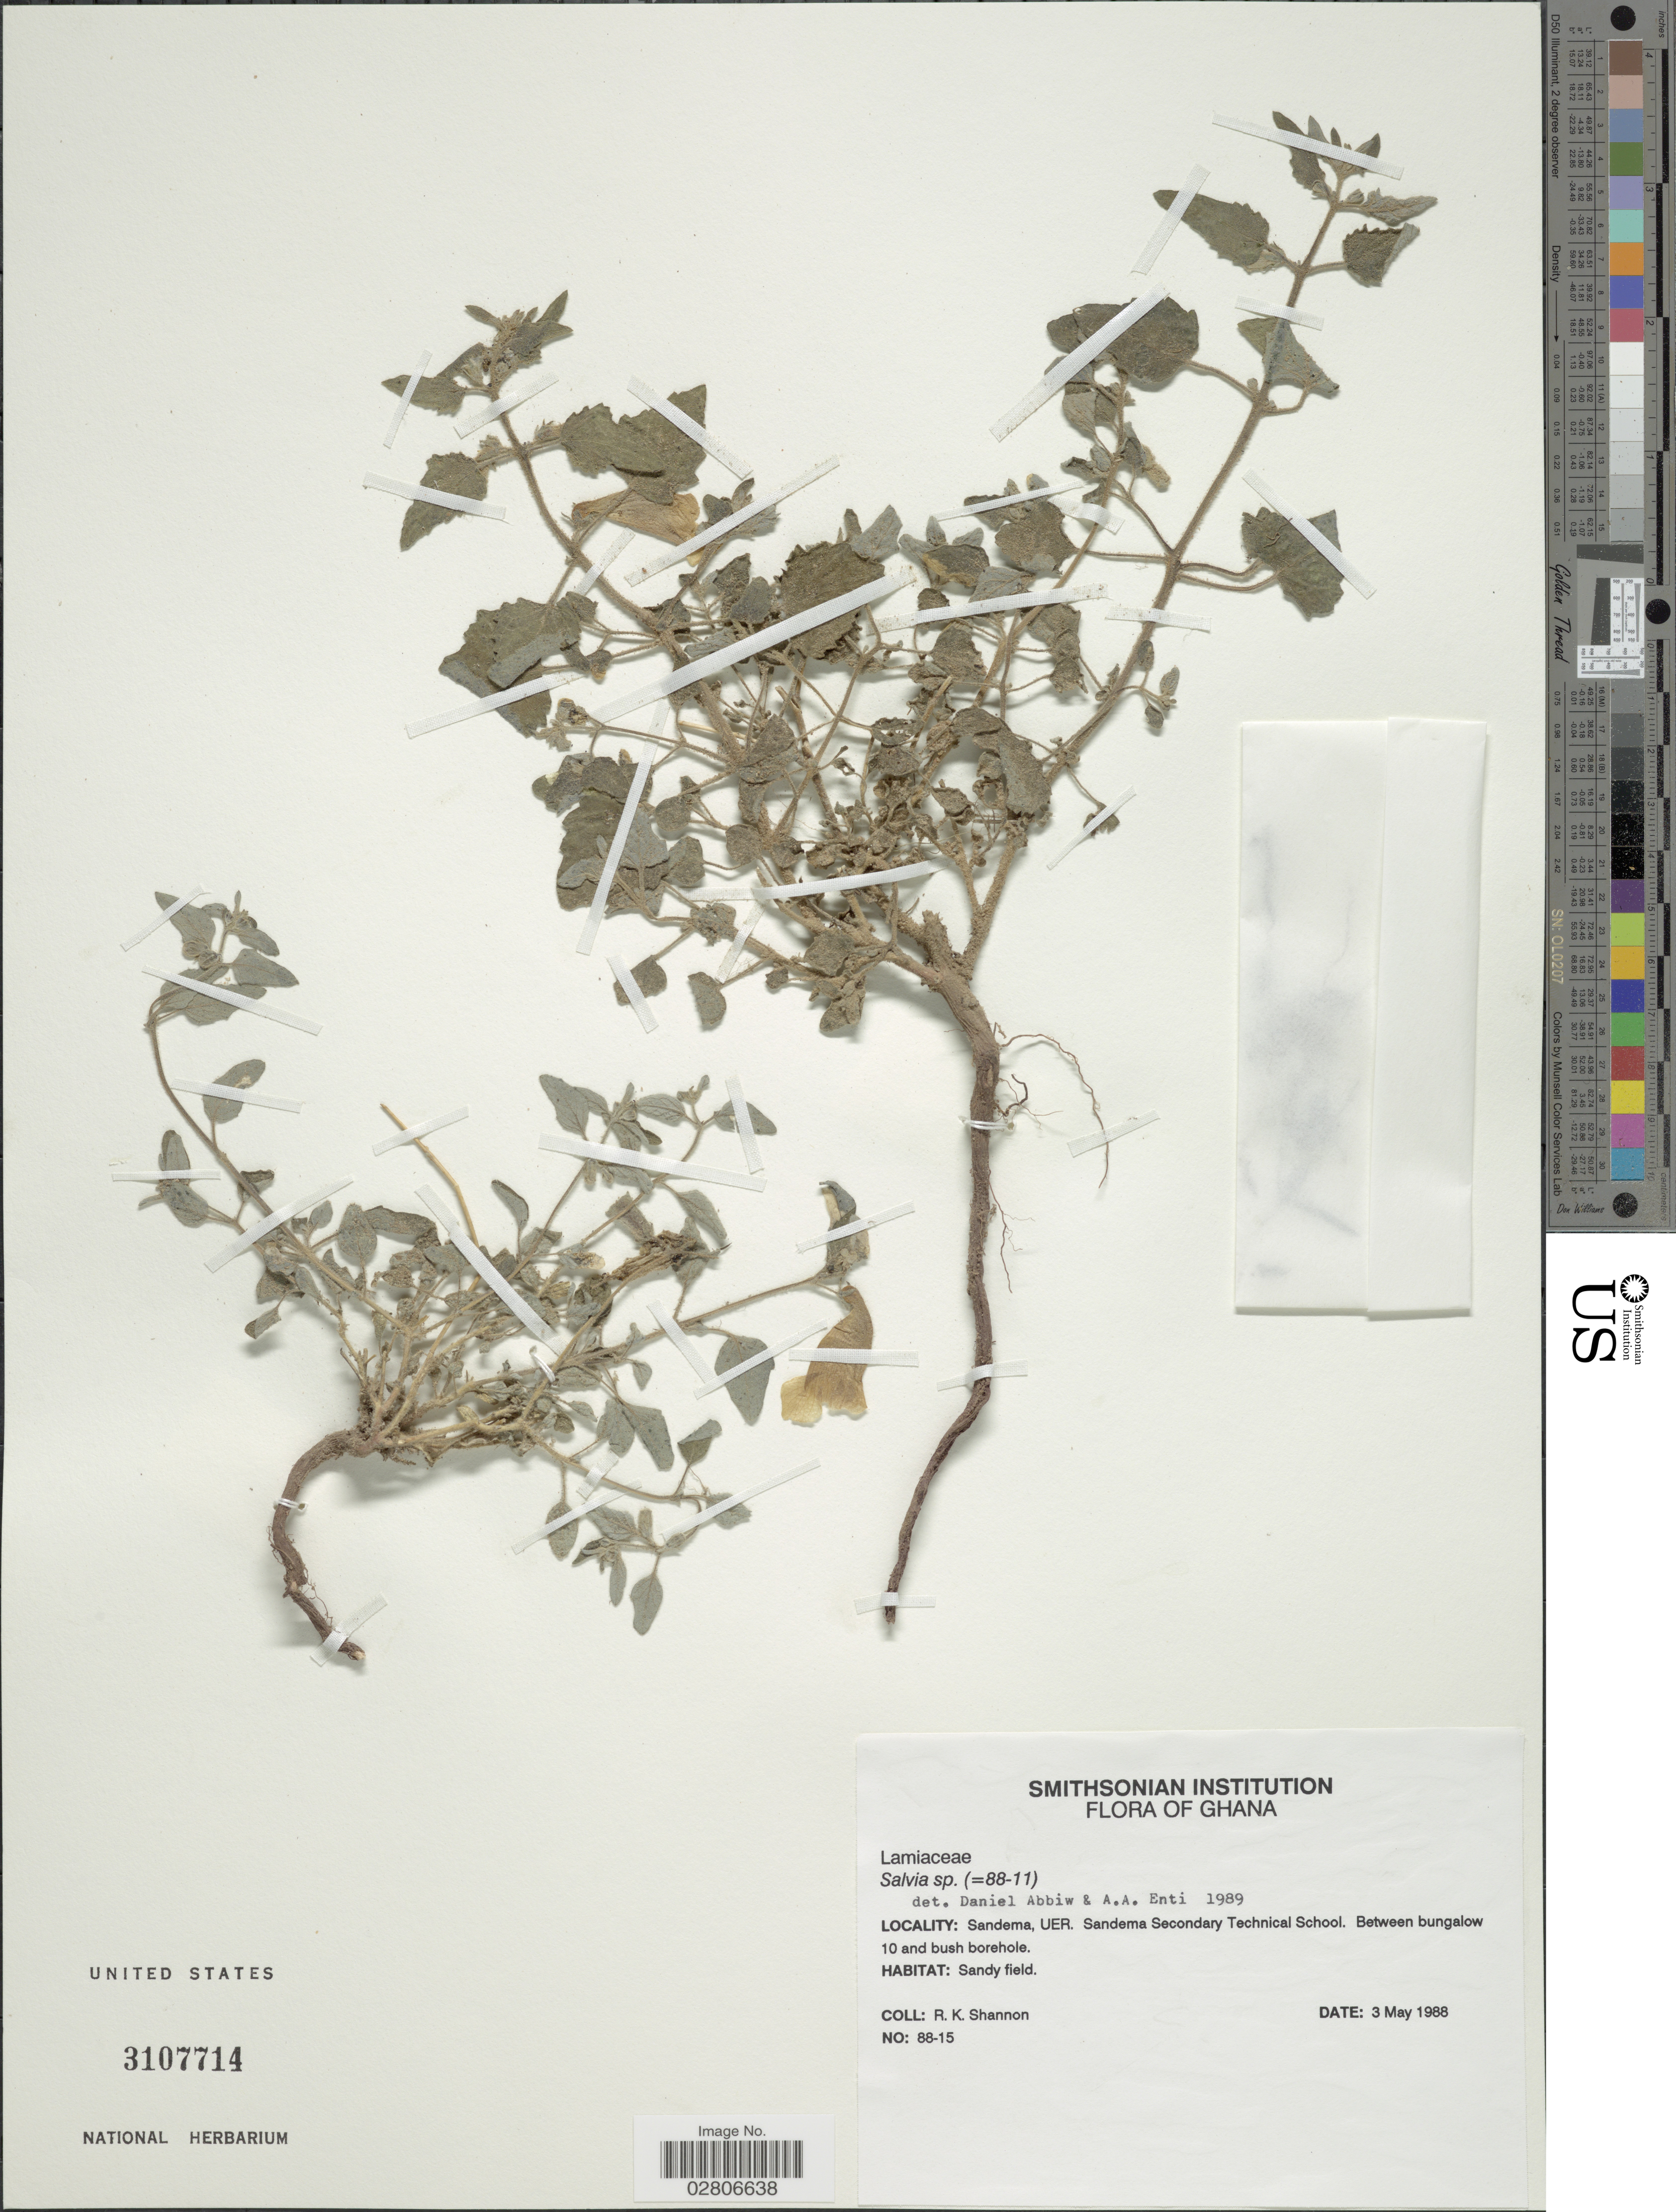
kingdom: Plantae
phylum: Tracheophyta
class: Magnoliopsida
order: Lamiales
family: Lamiaceae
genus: Salvia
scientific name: Salvia sp.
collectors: R. Shannon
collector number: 88-15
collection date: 1988-05-03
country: Ghana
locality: Sandema, UER, Sandema Secondary Technical School, between bungalow 10 and bush borehole.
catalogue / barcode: US 3107714